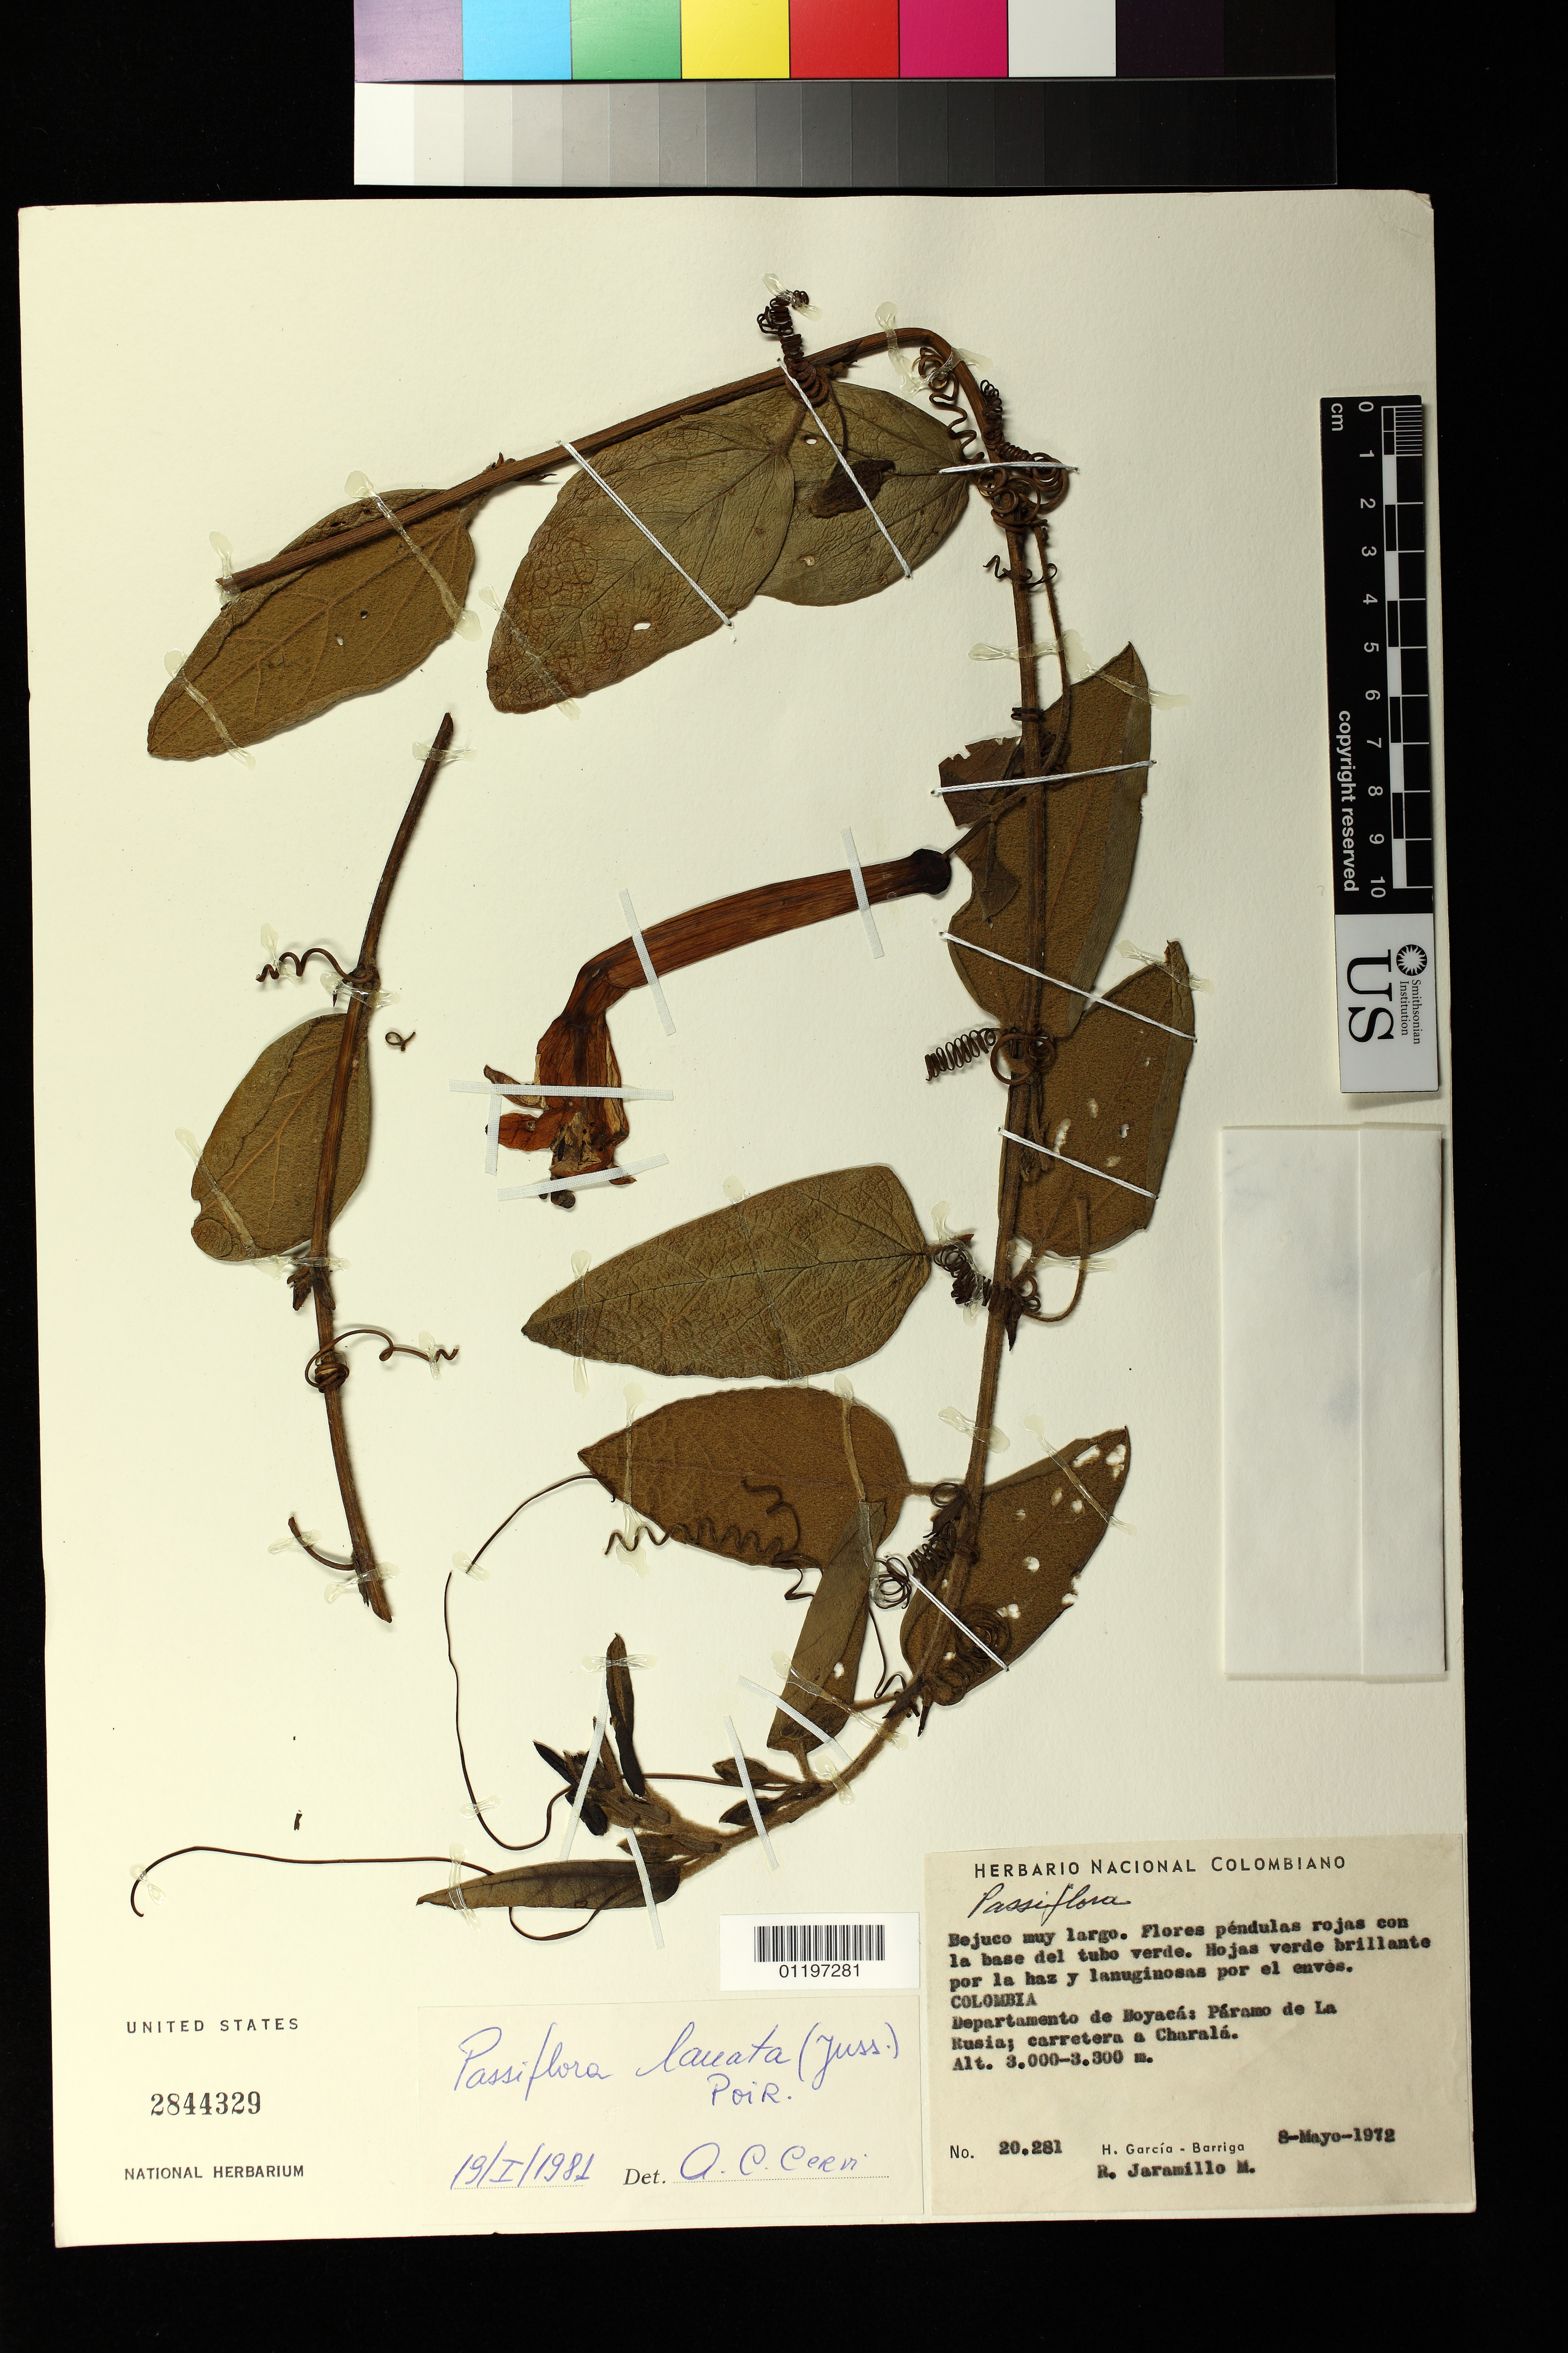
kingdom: Plantae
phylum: Tracheophyta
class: Magnoliopsida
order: Malpighiales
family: Passifloraceae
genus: Passiflora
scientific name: Passiflora lanata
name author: (Juss.) Poir.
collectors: H. García Barriga & R. Jaramillo M.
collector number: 20281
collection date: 1972-05-08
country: Colombia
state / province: Boyacá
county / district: Duitama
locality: Páramo de la Rusia; carretera a Charalá.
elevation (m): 3000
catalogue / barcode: US 2844329